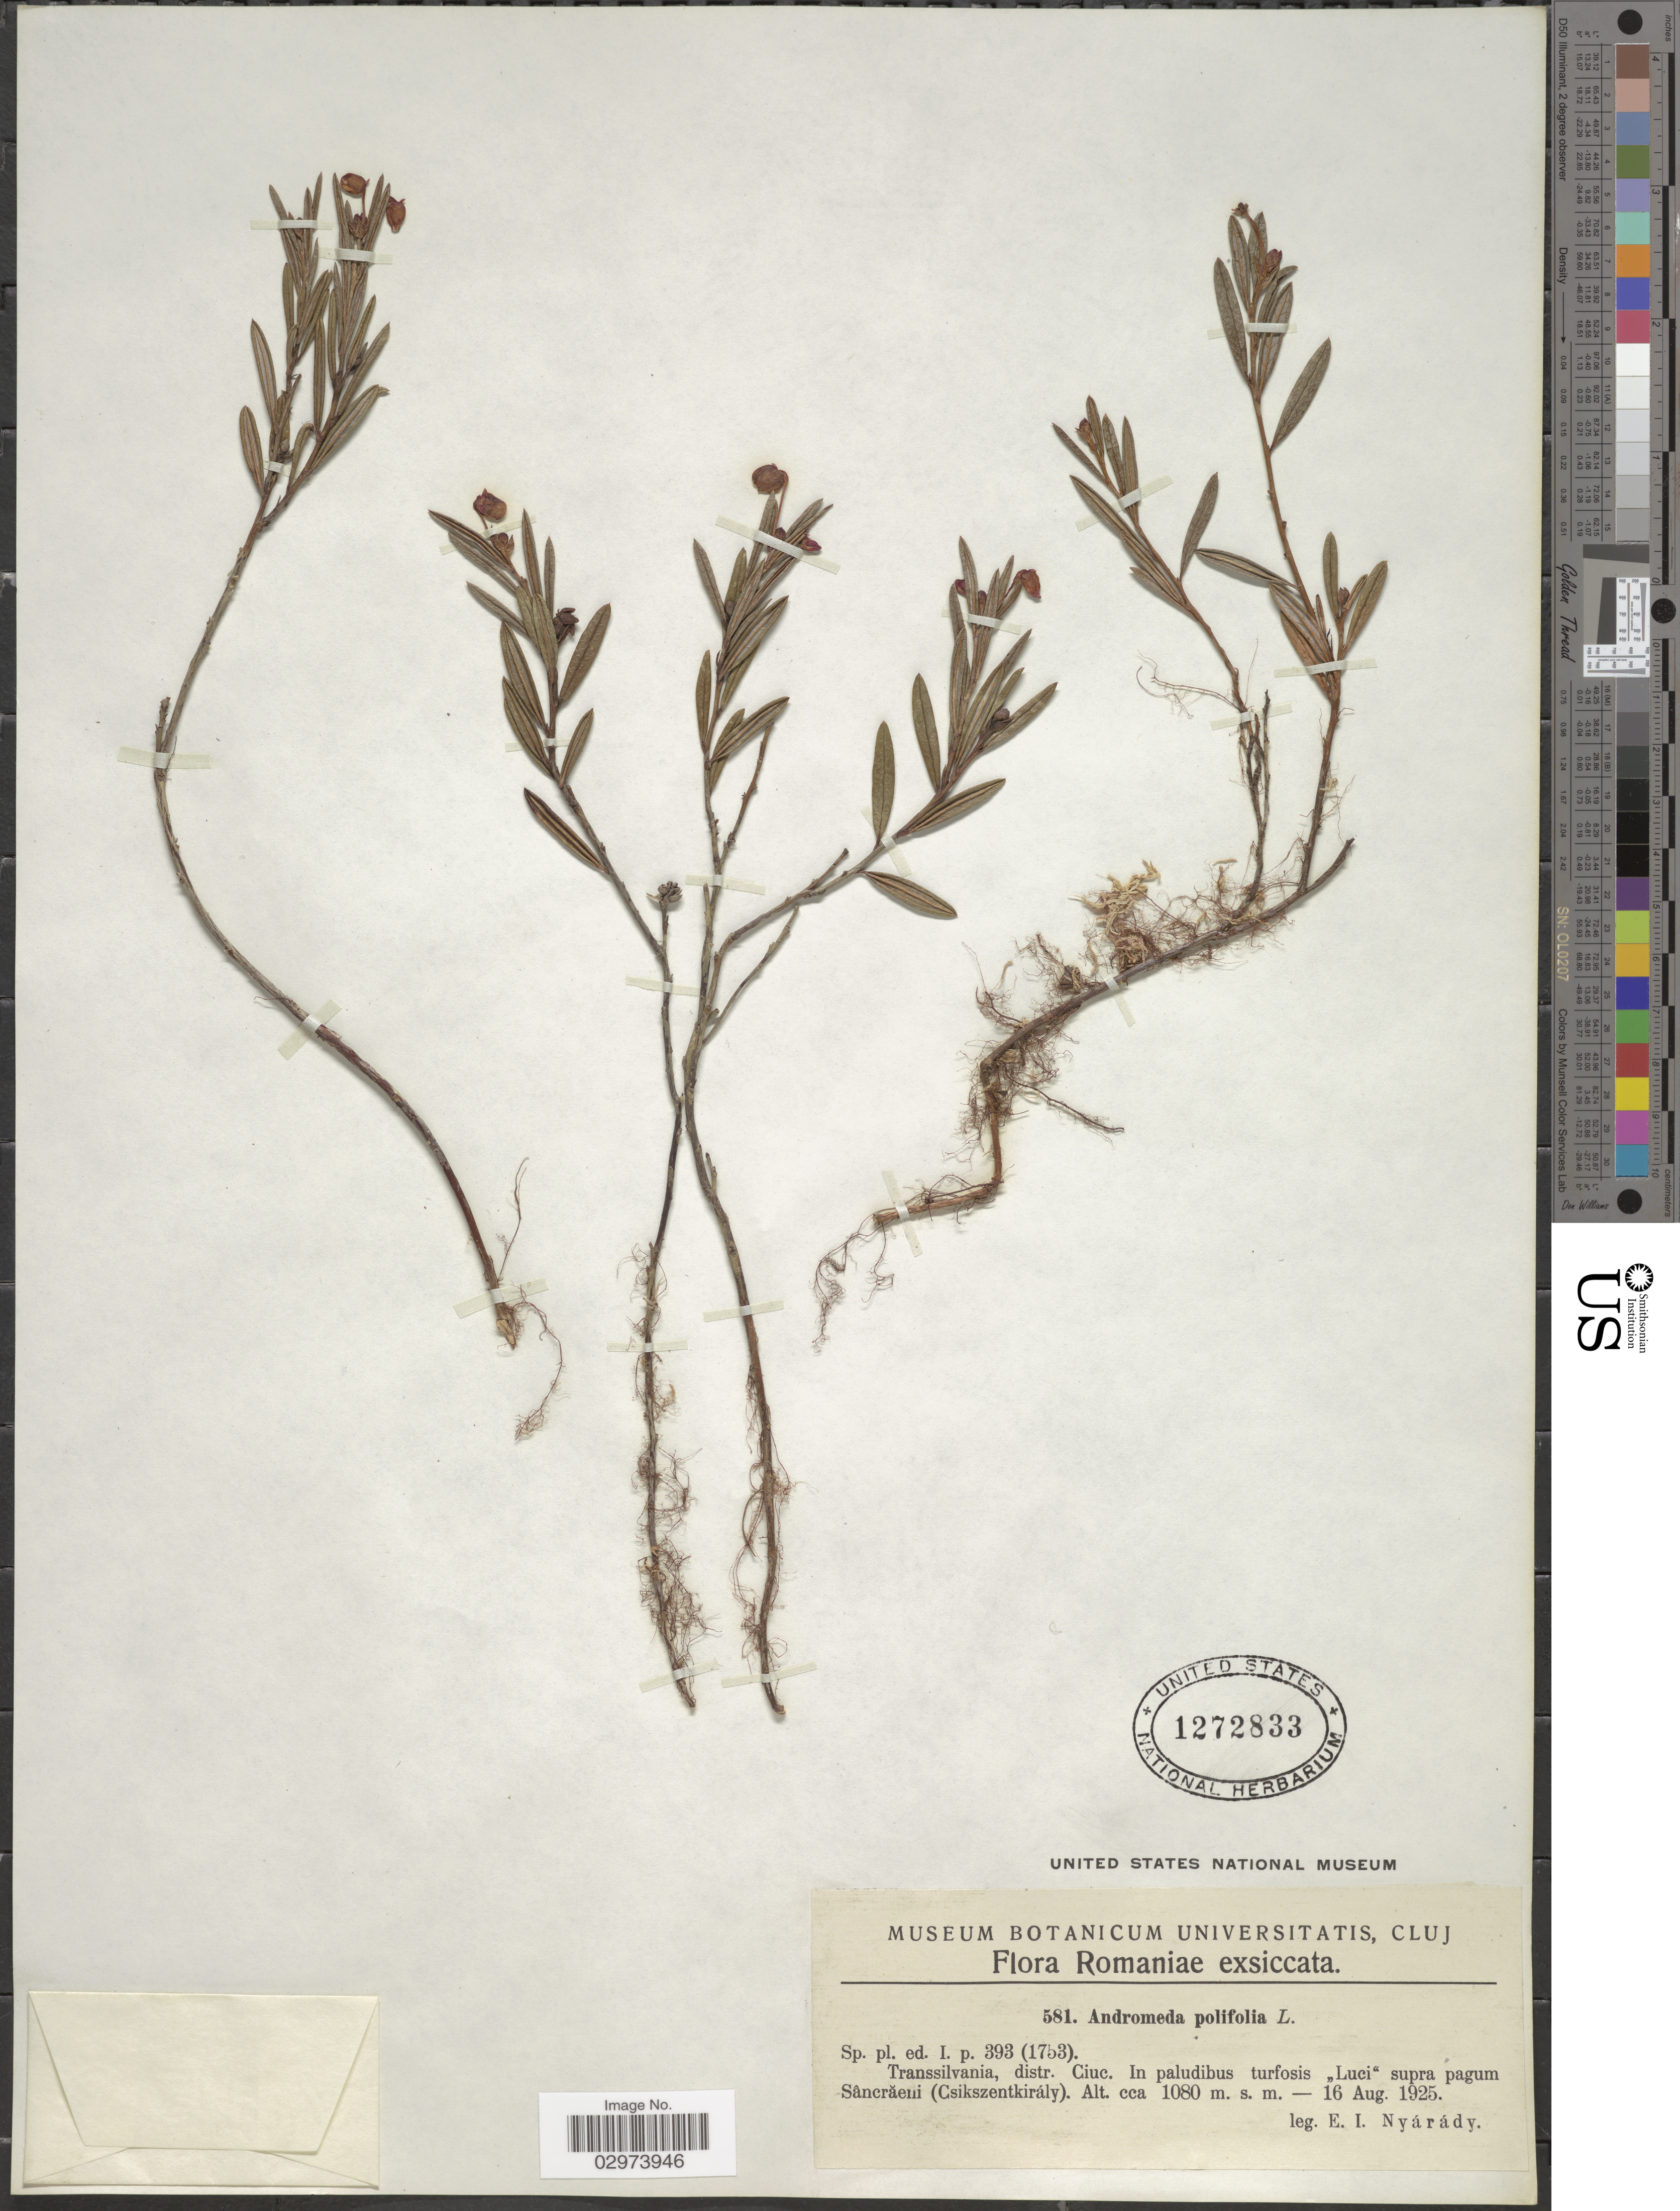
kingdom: Plantae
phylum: Tracheophyta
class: Magnoliopsida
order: Ericales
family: Ericaceae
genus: Andromeda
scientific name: Andromeda polifolia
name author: L.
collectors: E. Nyárády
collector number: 581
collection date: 1925-08-16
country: Romania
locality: Transsilvania, distr. Ciuc. In paludibus turfosis "Luci" supra pagum Sâncrăeni (Csikszentkirály).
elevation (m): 1080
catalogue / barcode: US 1272833